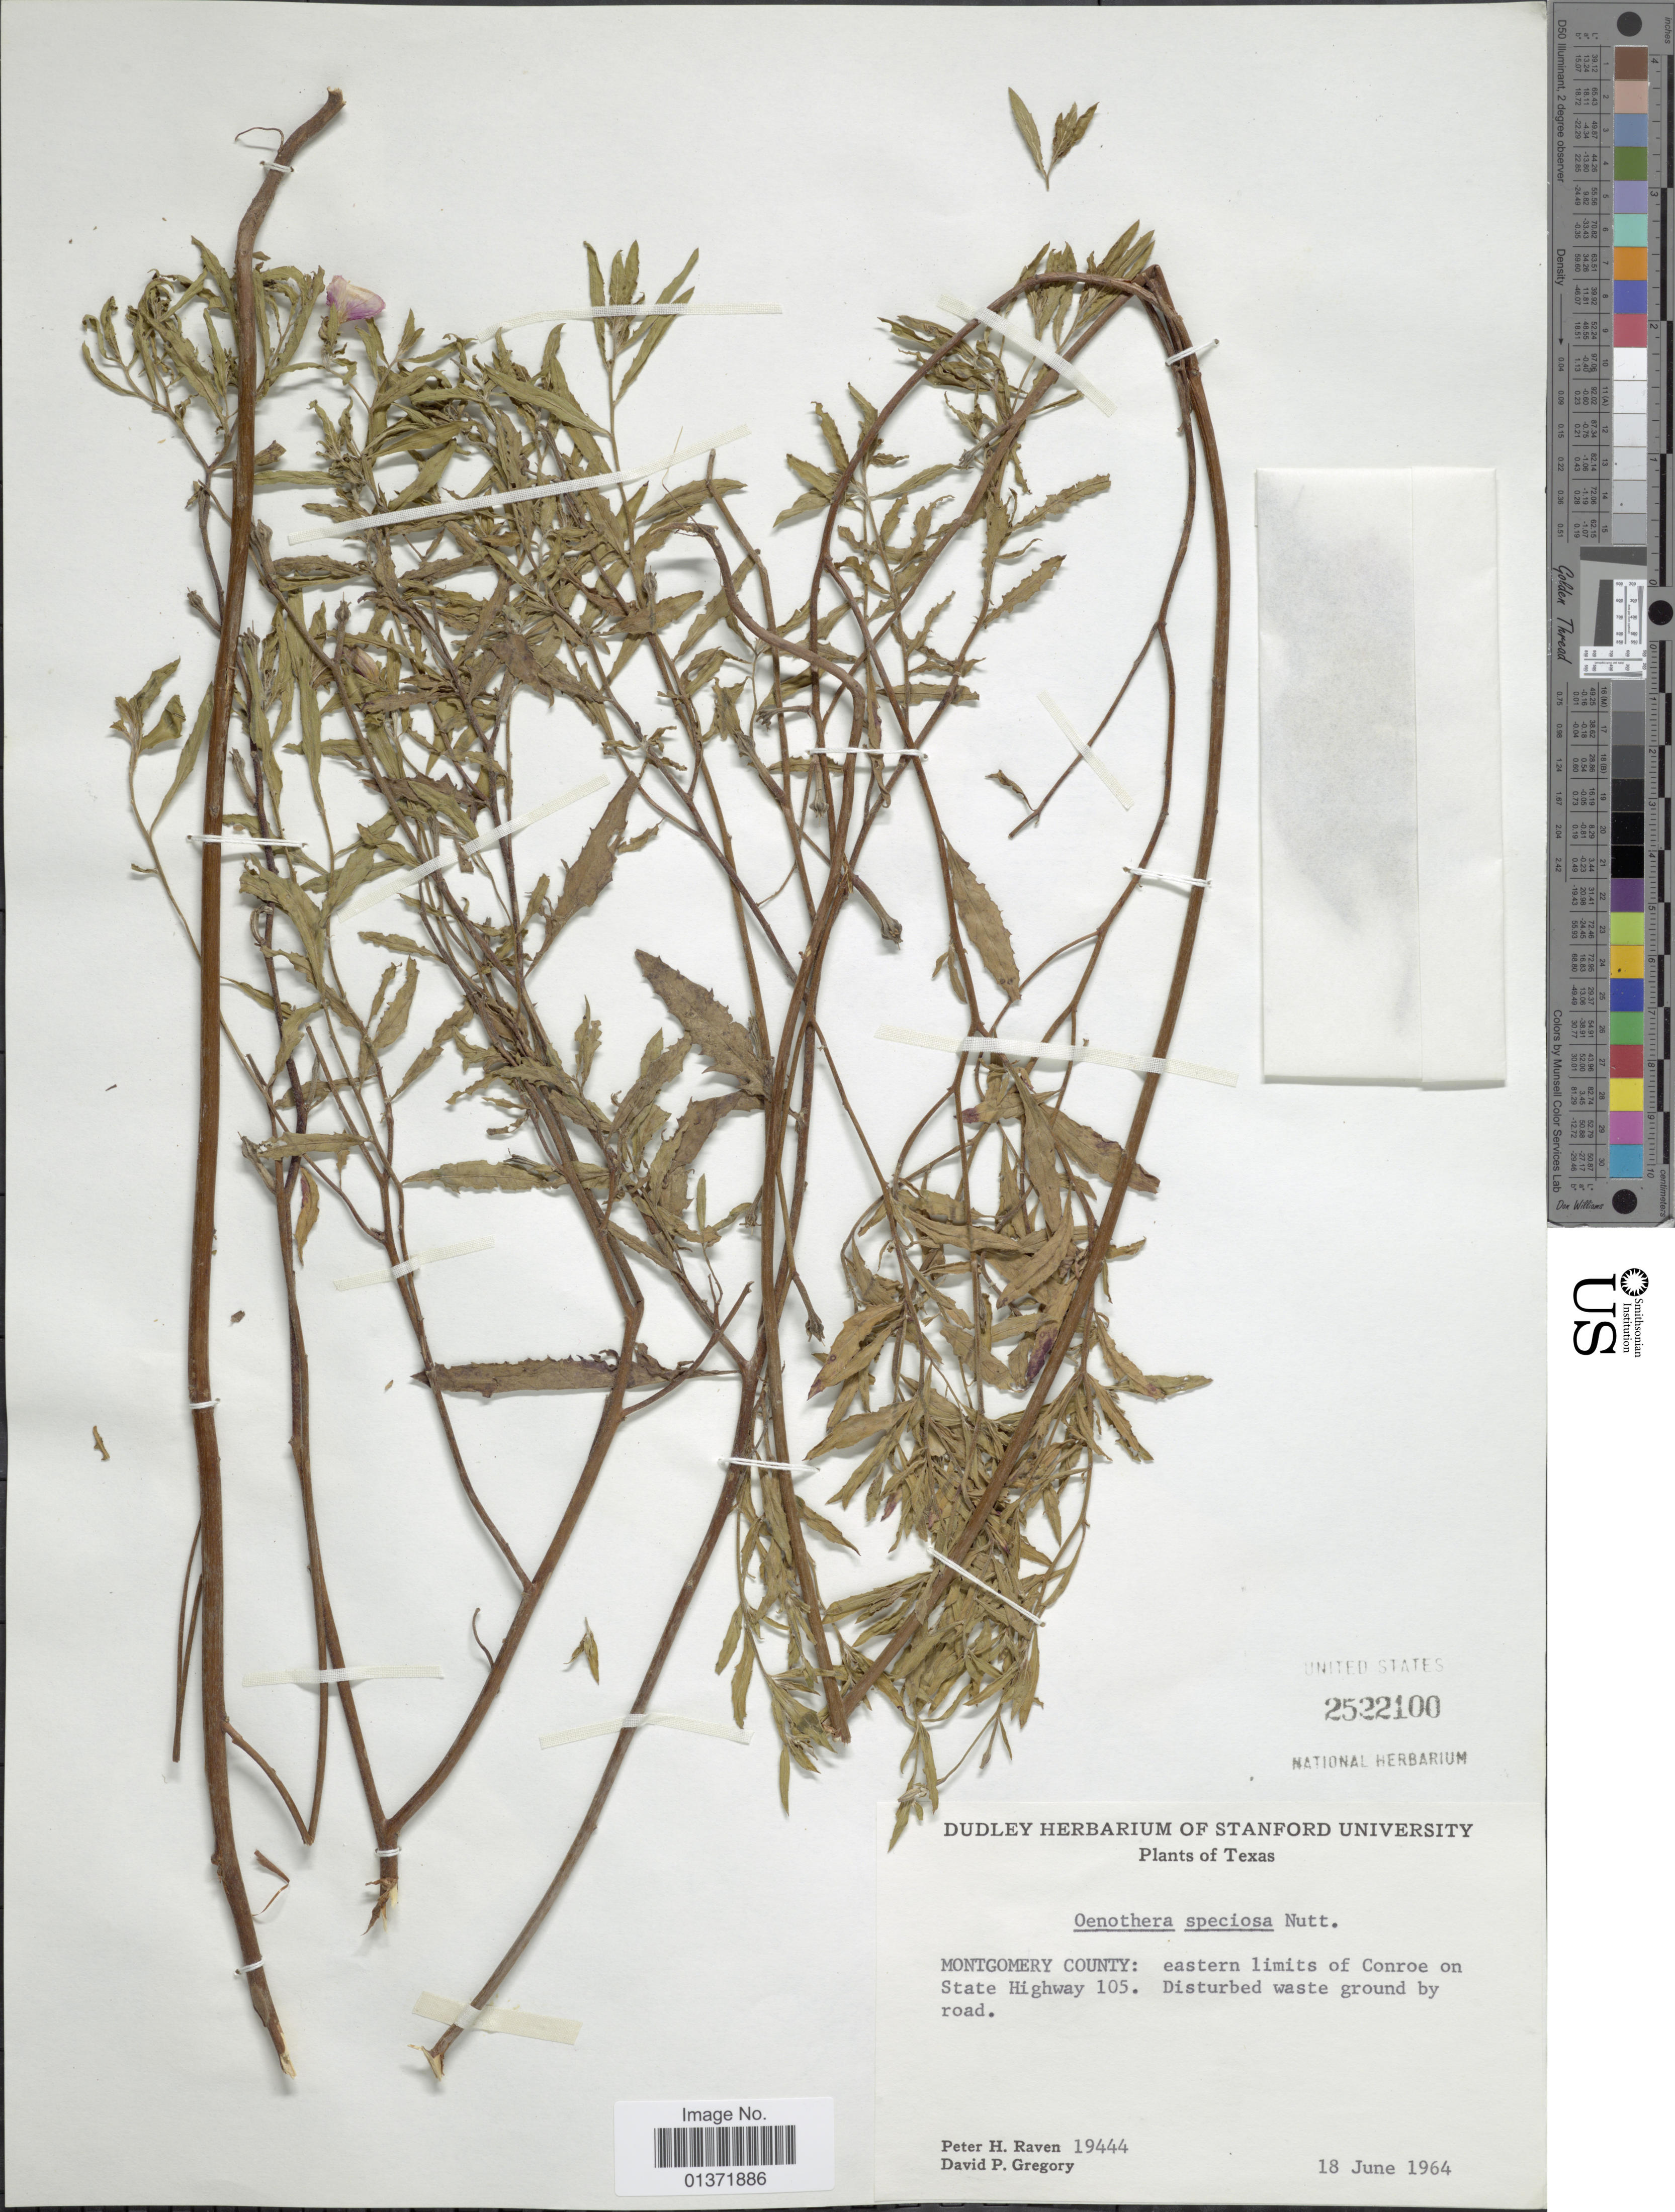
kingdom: Plantae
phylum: Tracheophyta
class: Magnoliopsida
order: Myrtales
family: Onagraceae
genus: Oenothera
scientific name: Oenothera speciosa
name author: Nutt.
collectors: P. Raven & D. Gregory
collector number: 19444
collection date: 1964-06-18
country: United States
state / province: Texas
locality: Montgomery County: eastern limits of Conroe on State Highway 105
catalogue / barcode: US 2522100